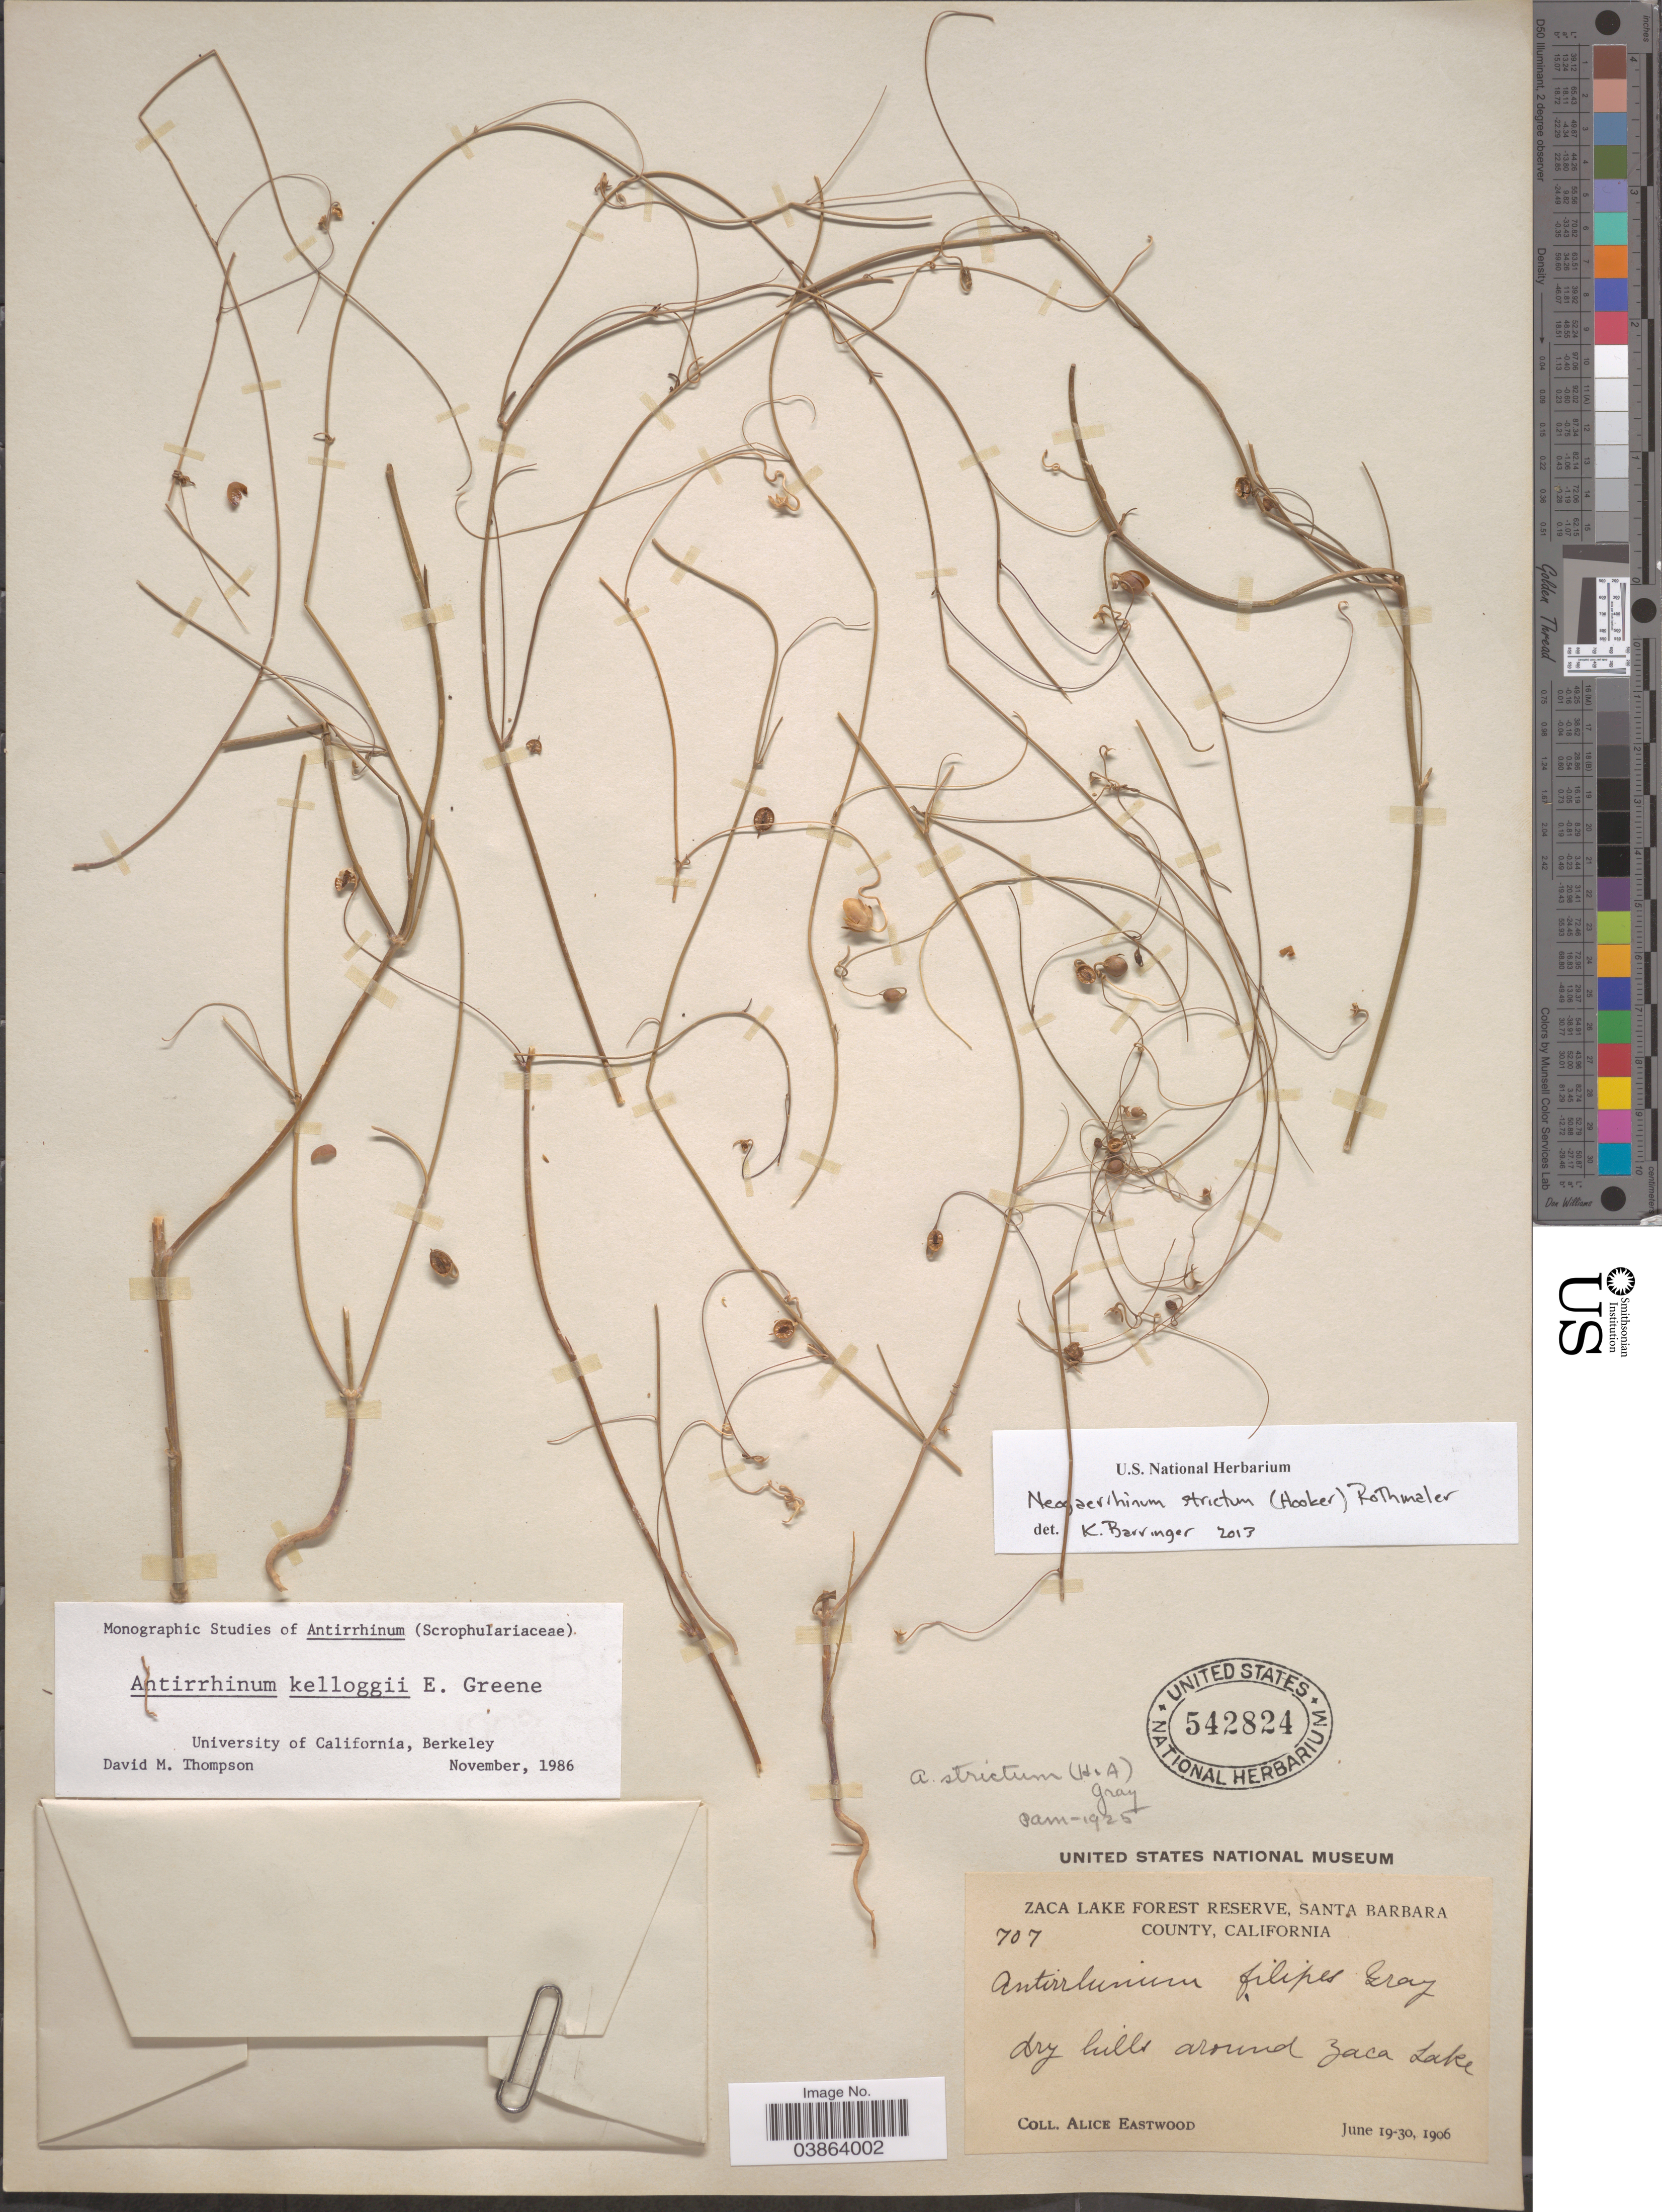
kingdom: Plantae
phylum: Tracheophyta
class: Magnoliopsida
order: Lamiales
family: Plantaginaceae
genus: Neogaerrhinum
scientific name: Neogaerrhinum strictum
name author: (Hook. & Arn.) Rothm.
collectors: A. Eastwood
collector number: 707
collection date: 1906-06-19/1906-06-30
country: United States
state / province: California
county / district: Santa Barbara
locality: Zaca Lake Forest Reserve, Santa Barbara County. Dry hills around Zaca Lake.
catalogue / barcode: US 542824